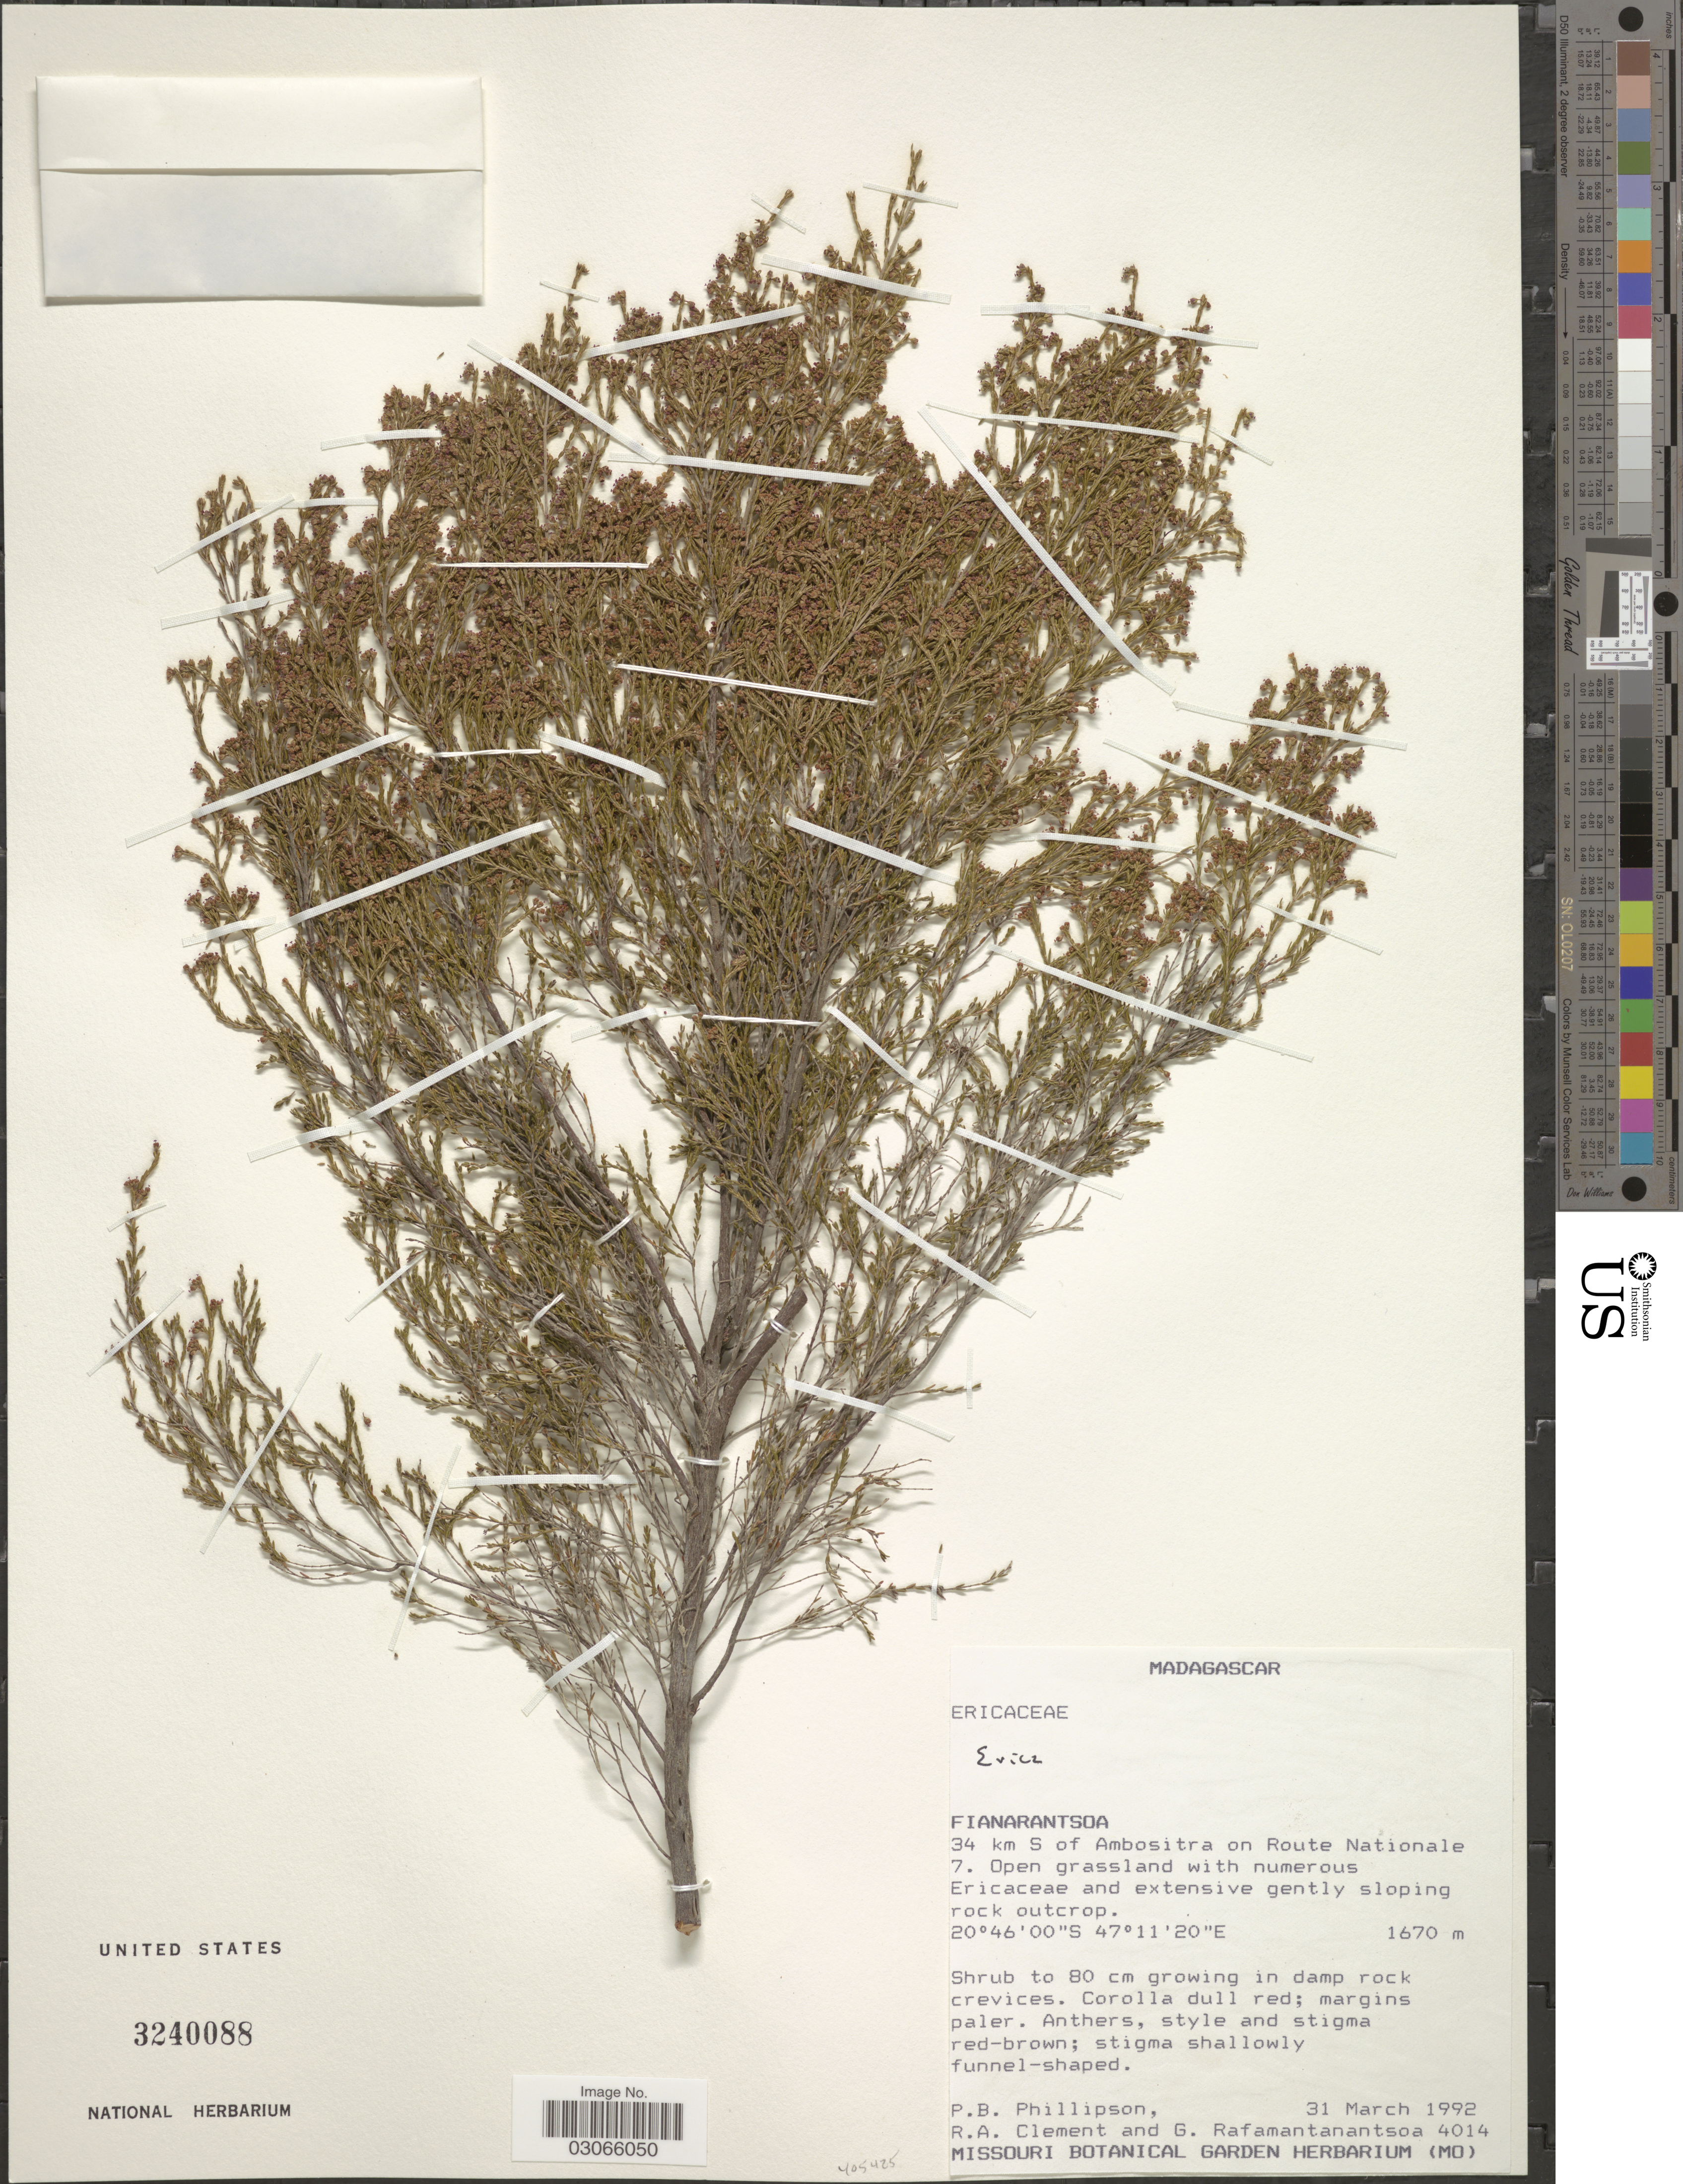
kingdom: Plantae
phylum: Tracheophyta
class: Magnoliopsida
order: Ericales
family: Ericaceae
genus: Erica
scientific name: Erica sp.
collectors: P. B. Phillipson, R. A.Clement & G. Rafamantanantsoa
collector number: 4014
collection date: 1992-03-31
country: Madagascar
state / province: Amoron'i Mania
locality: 34 km S of Ambositra on Route Nationale 7.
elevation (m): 1670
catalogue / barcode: US 3240088